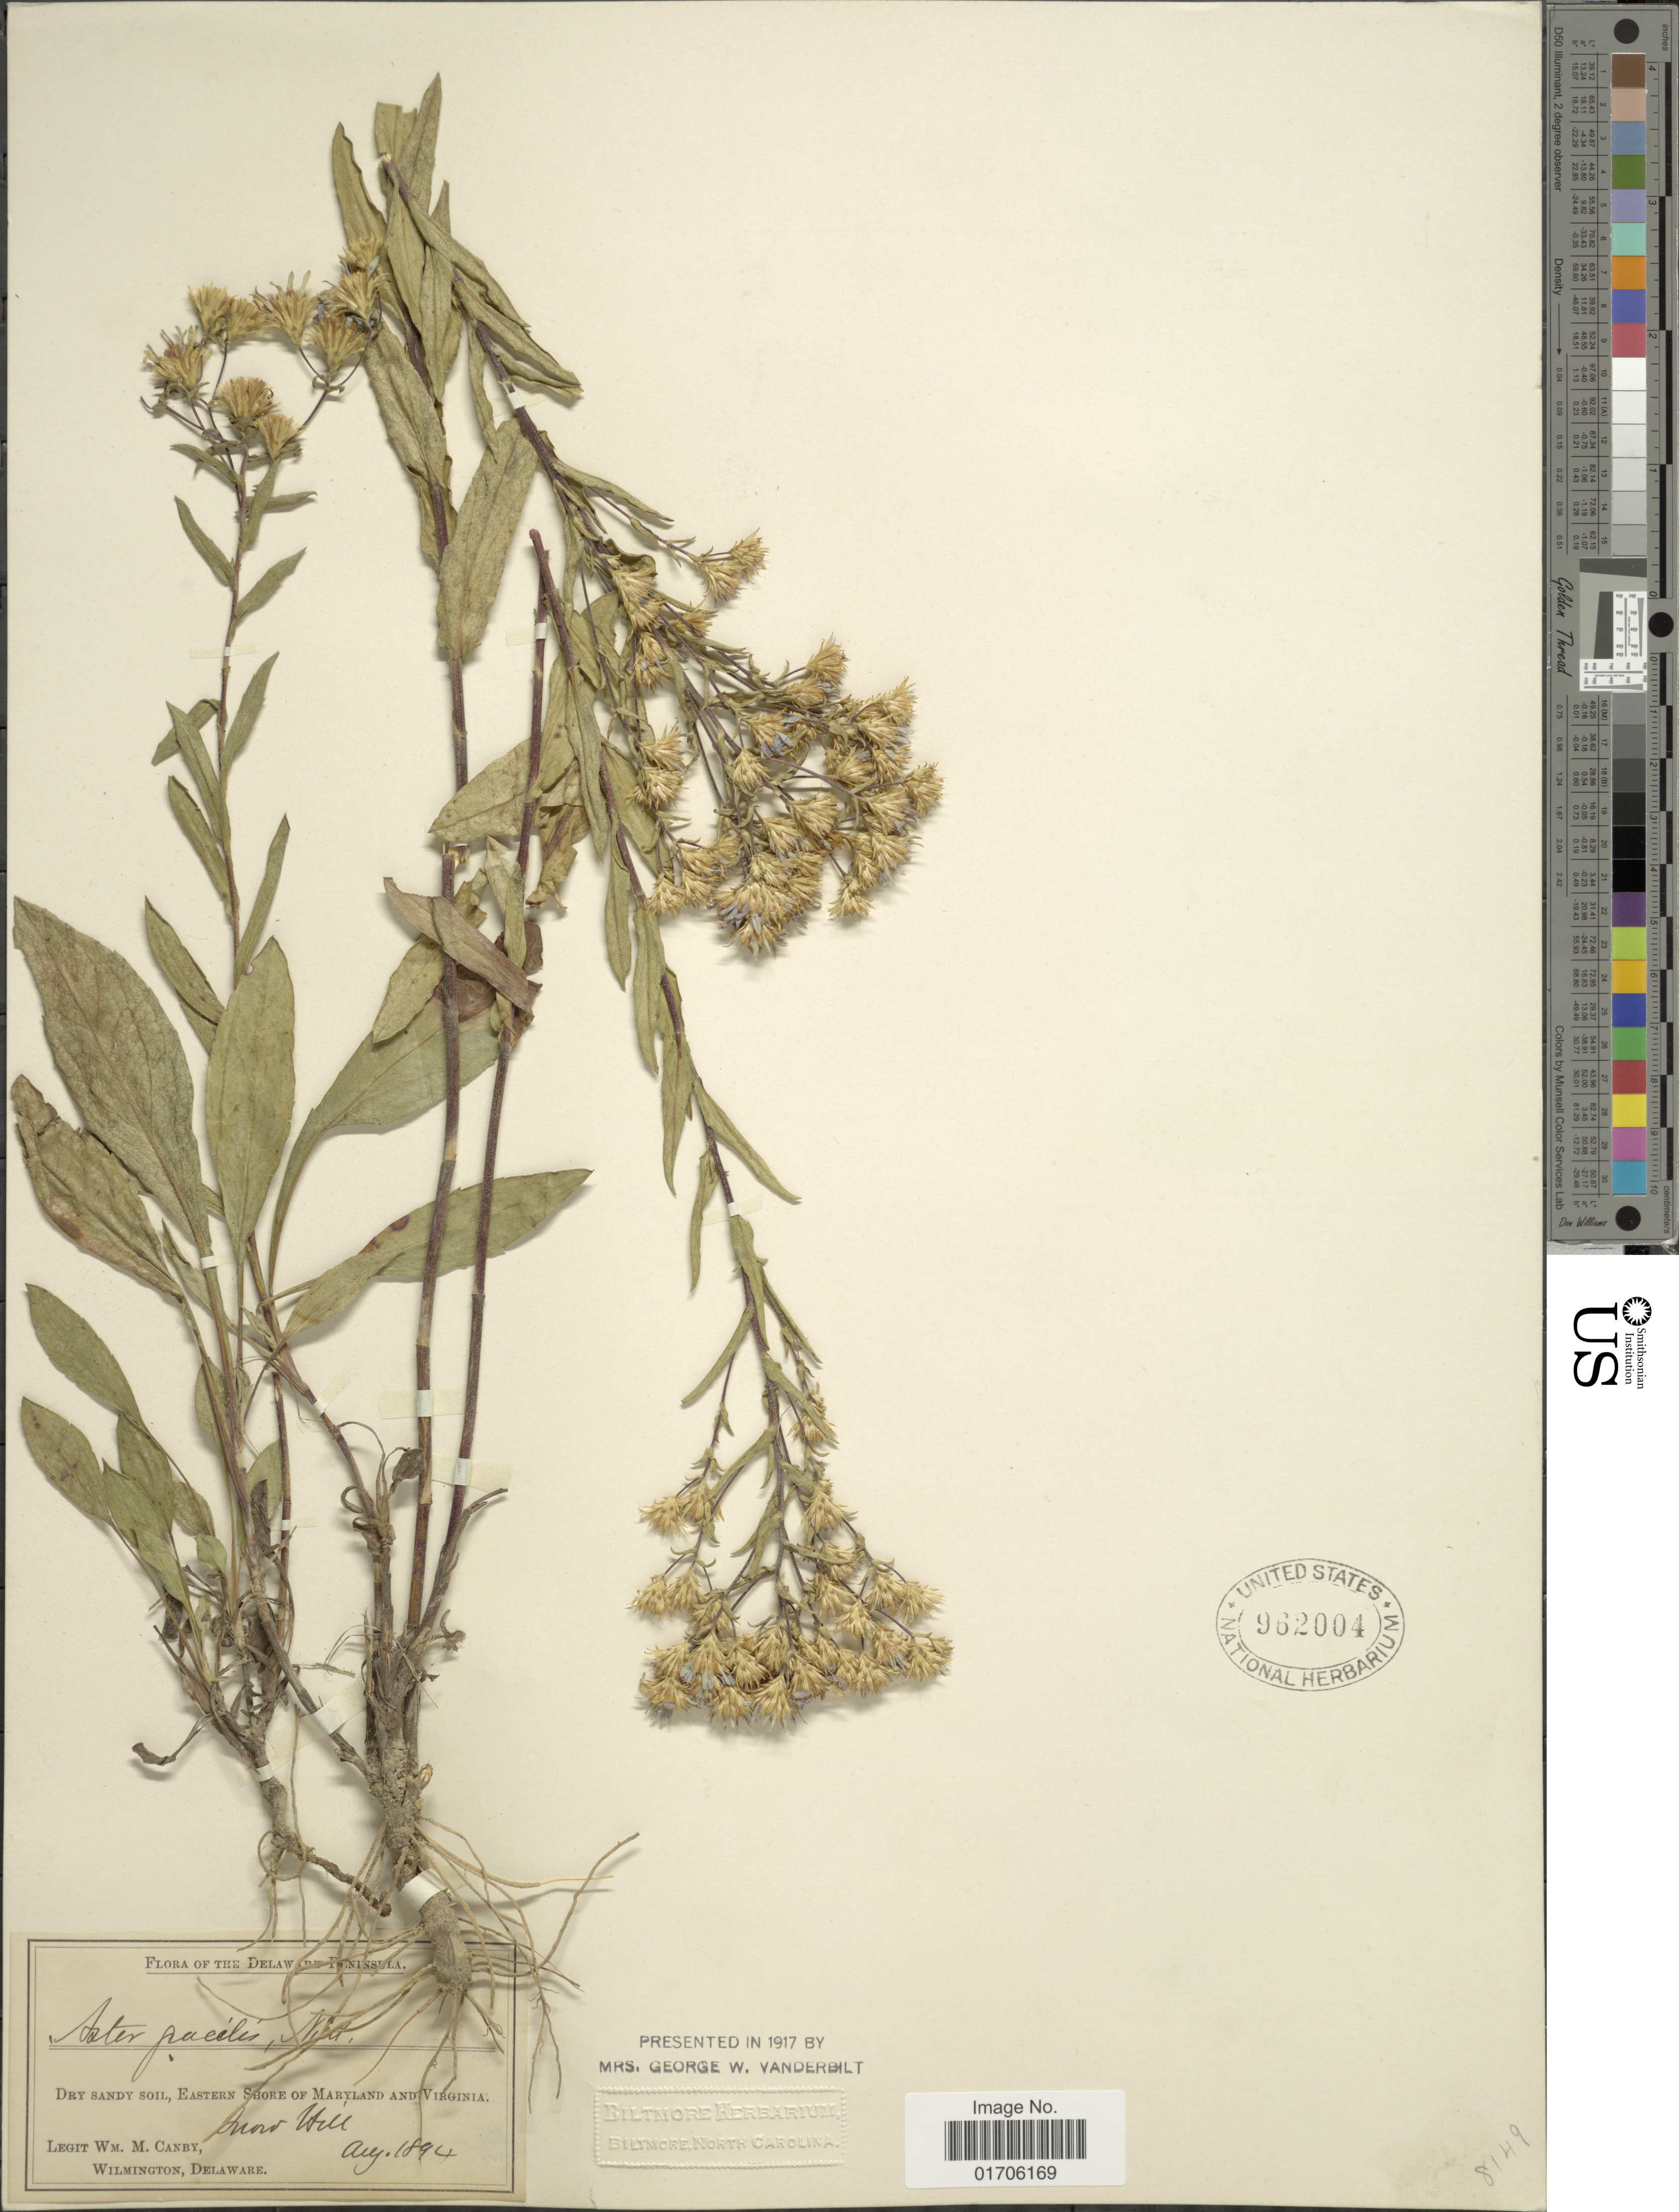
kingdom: Plantae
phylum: Tracheophyta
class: Magnoliopsida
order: Asterales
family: Asteraceae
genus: Eurybia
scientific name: Eurybia compacta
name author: G.L. Nesom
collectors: W. M. Canby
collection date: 1894-08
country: United States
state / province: Maryland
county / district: Worcester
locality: Delaware Peninsula. Dry sandy soil, Eastern Shore of Maryland and Virginia. Snow Hill.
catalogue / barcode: US 962004